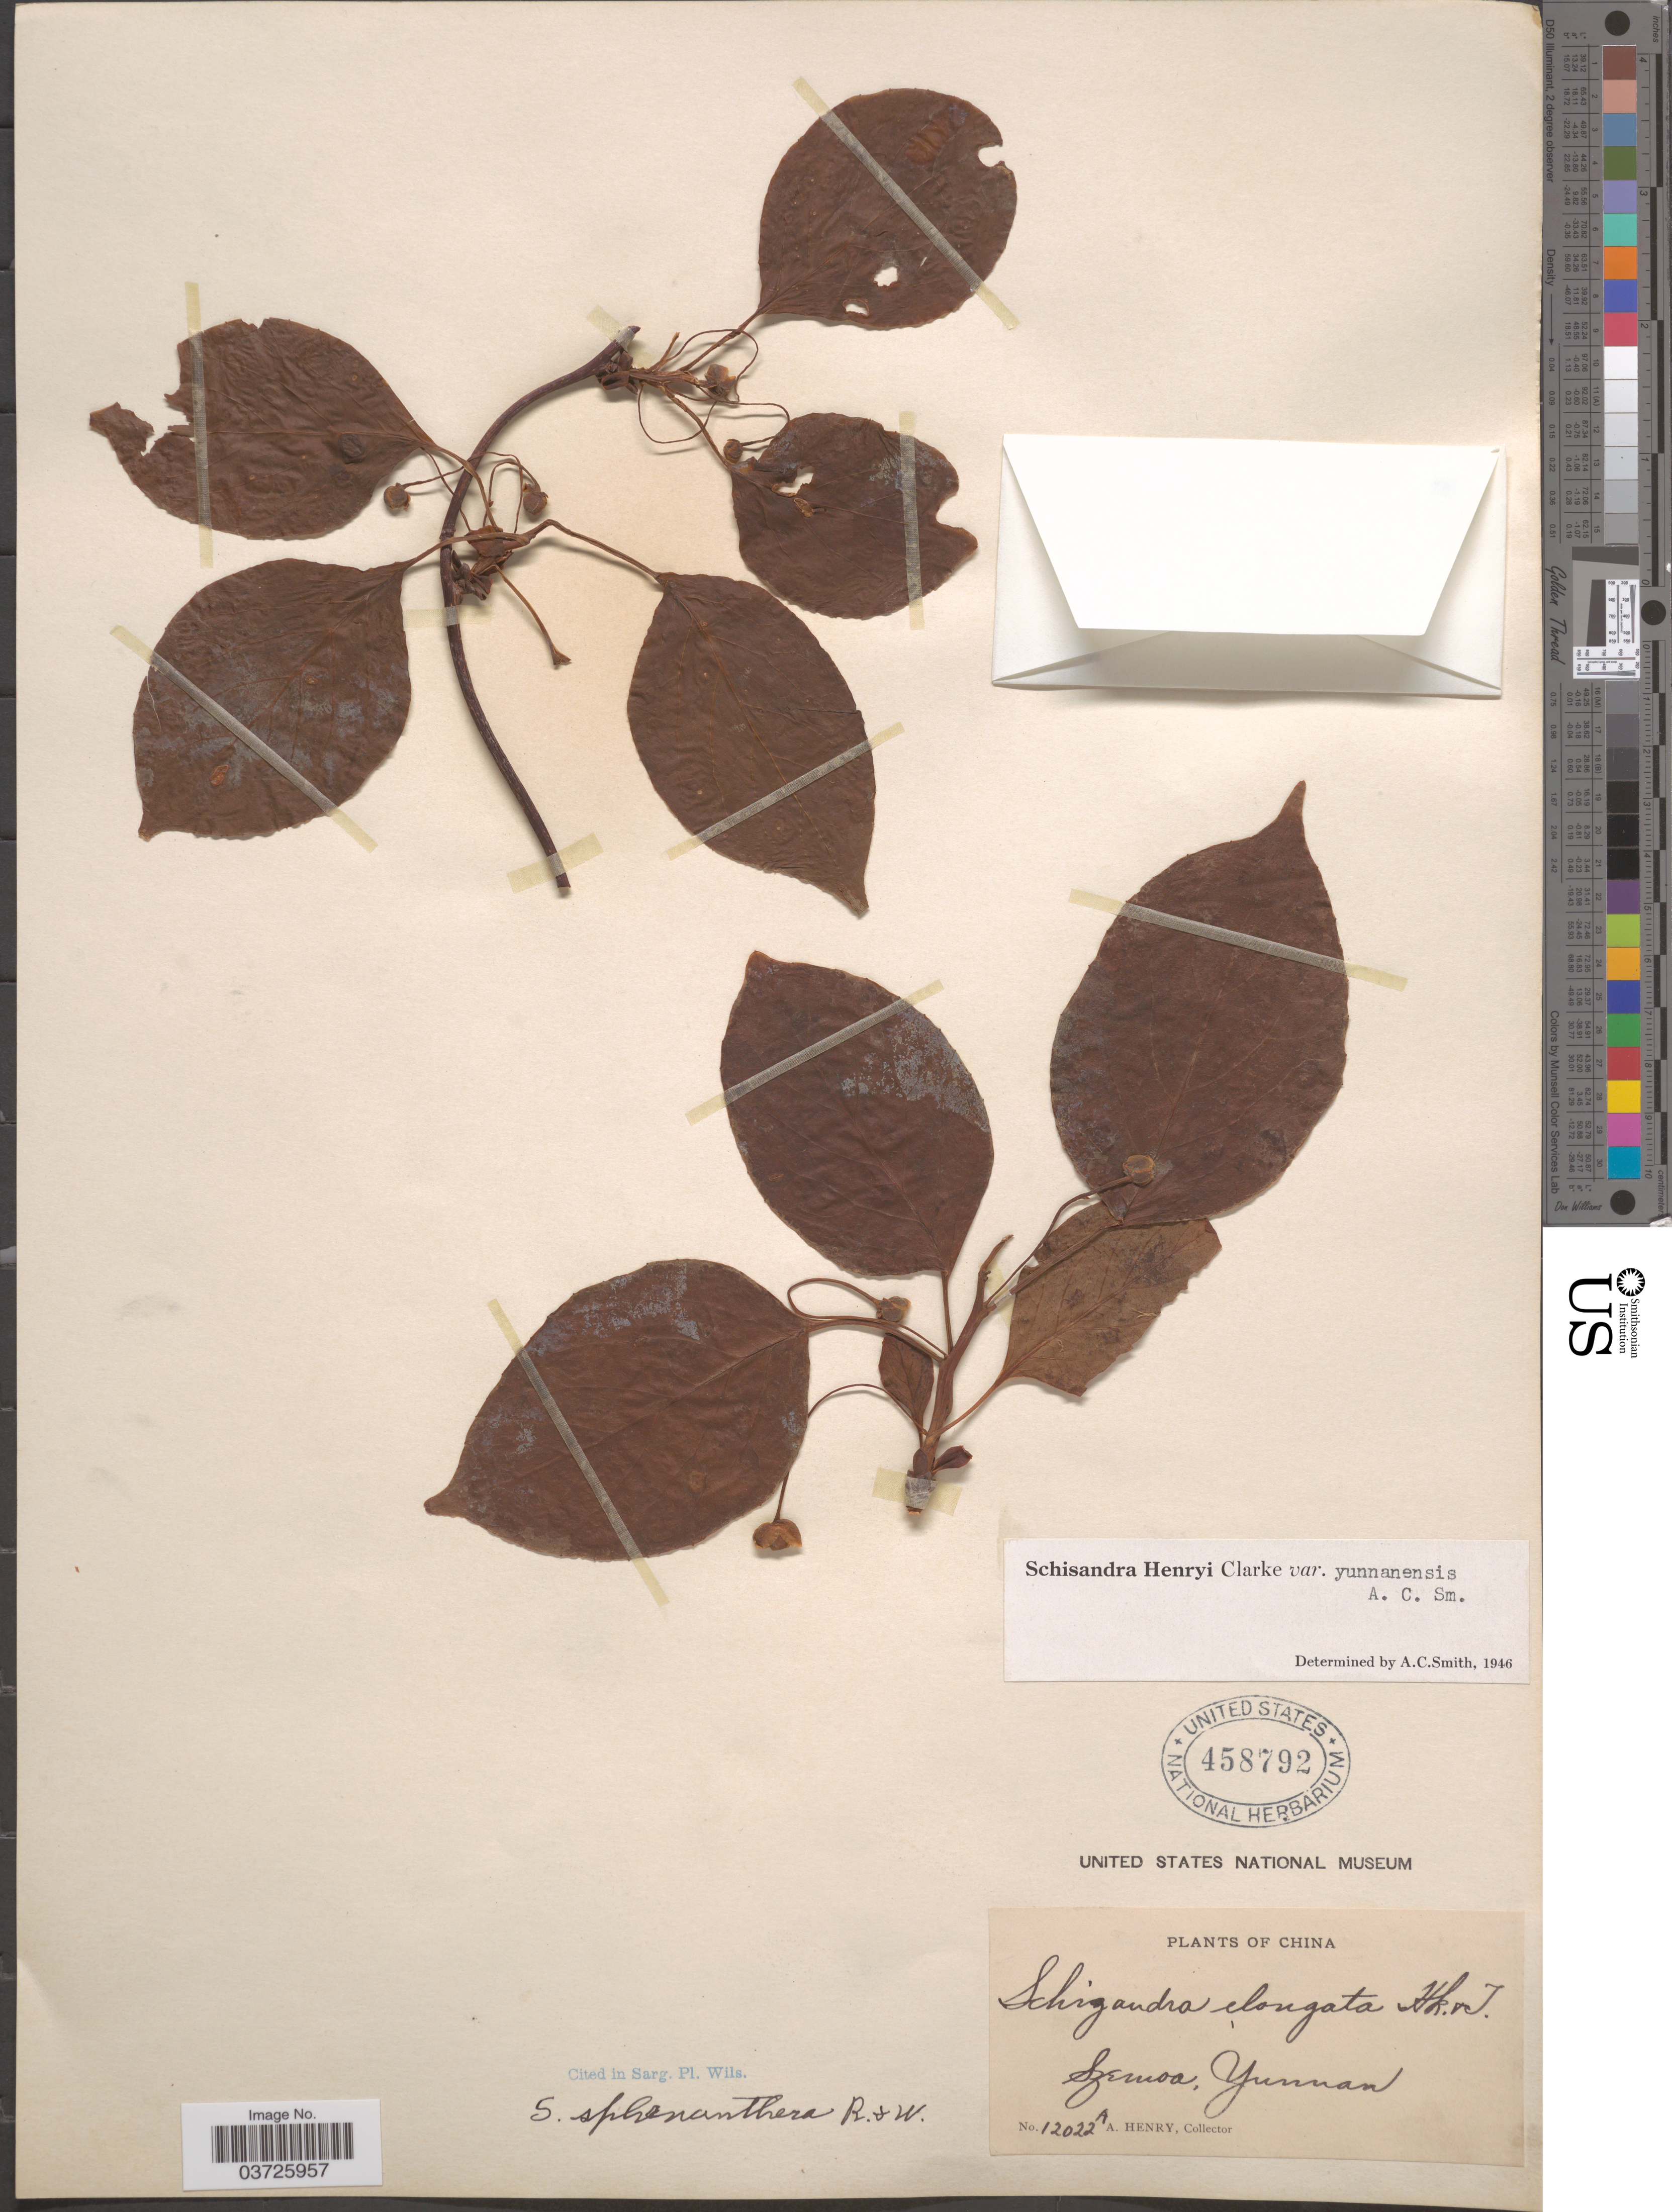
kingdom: Plantae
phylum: Tracheophyta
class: Magnoliopsida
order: Austrobaileyales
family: Schisandraceae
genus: Schisandra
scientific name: Schisandra henryi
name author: C.B. Clarke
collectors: A. Henry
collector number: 12022 A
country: China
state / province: Yunnan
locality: Szemoa.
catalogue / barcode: US 458792